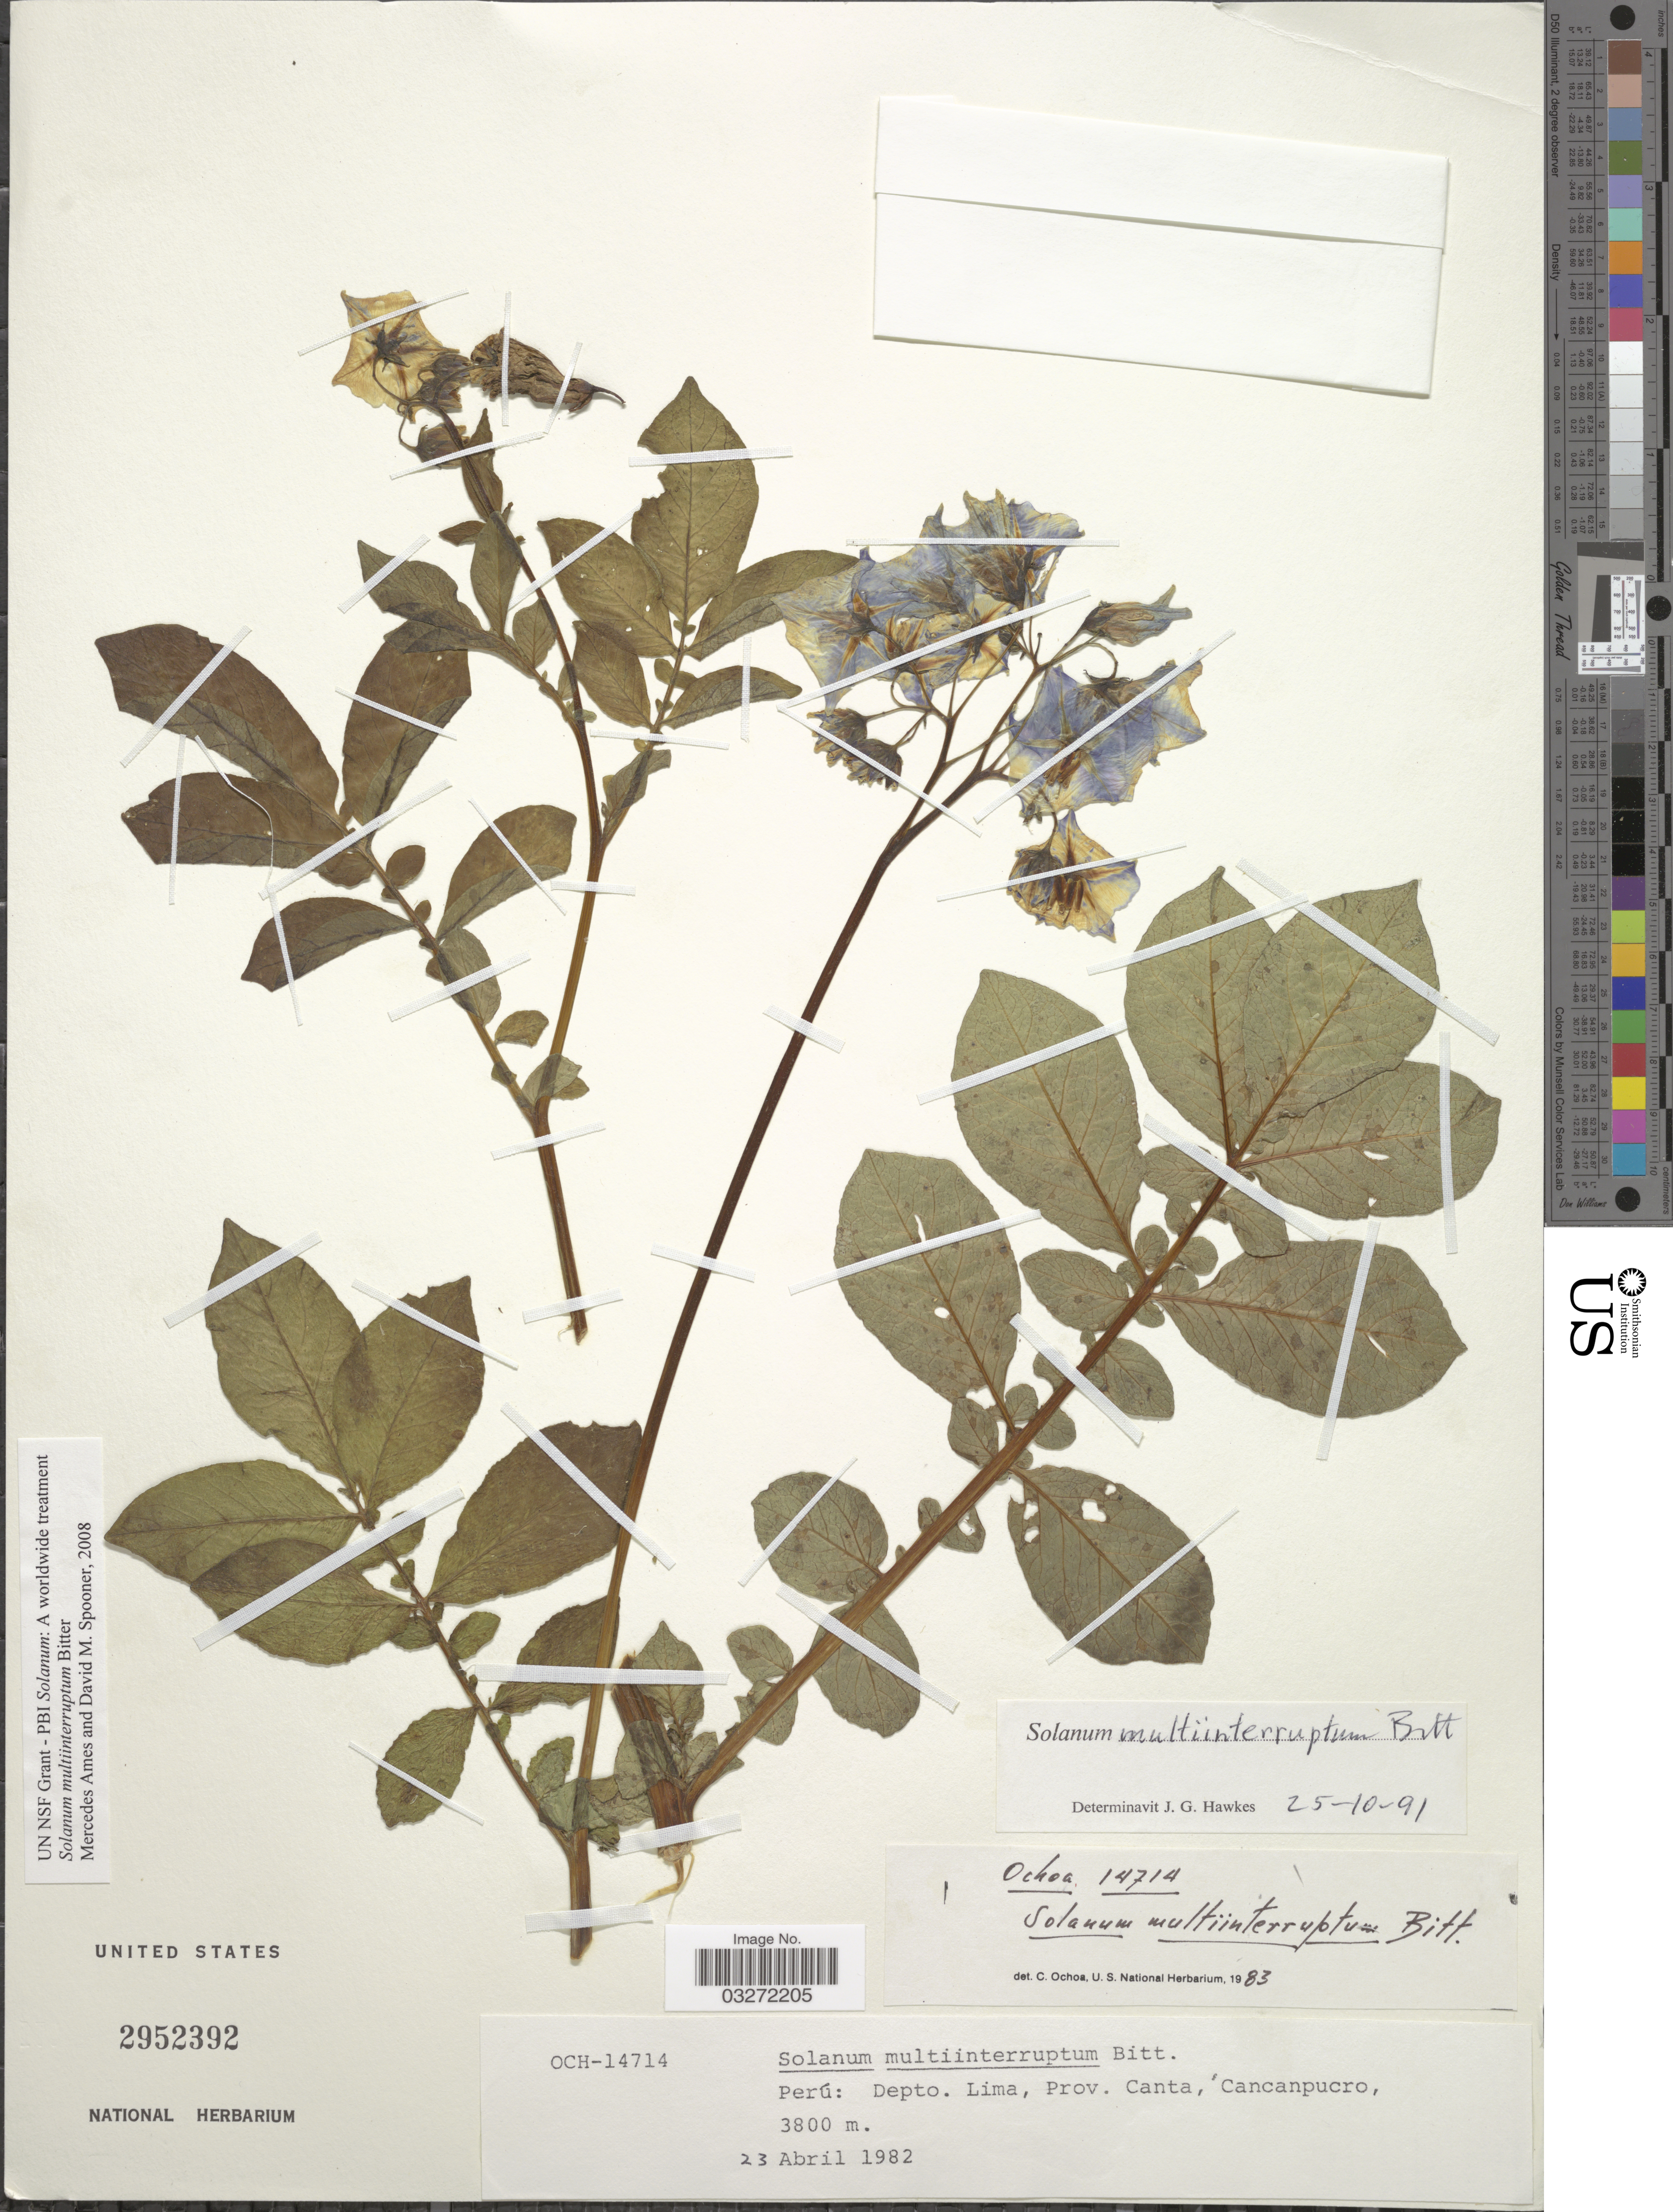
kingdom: Plantae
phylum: Tracheophyta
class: Magnoliopsida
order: Solanales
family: Solanaceae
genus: Solanum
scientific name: Solanum multiinterruptum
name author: Bitter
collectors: -. Ochoa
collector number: OCH-14714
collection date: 1982-04-23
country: Peru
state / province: Lima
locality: Depto. Lima, Prov. Canta, 'Cancanpucro.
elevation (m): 3800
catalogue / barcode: US 2952392